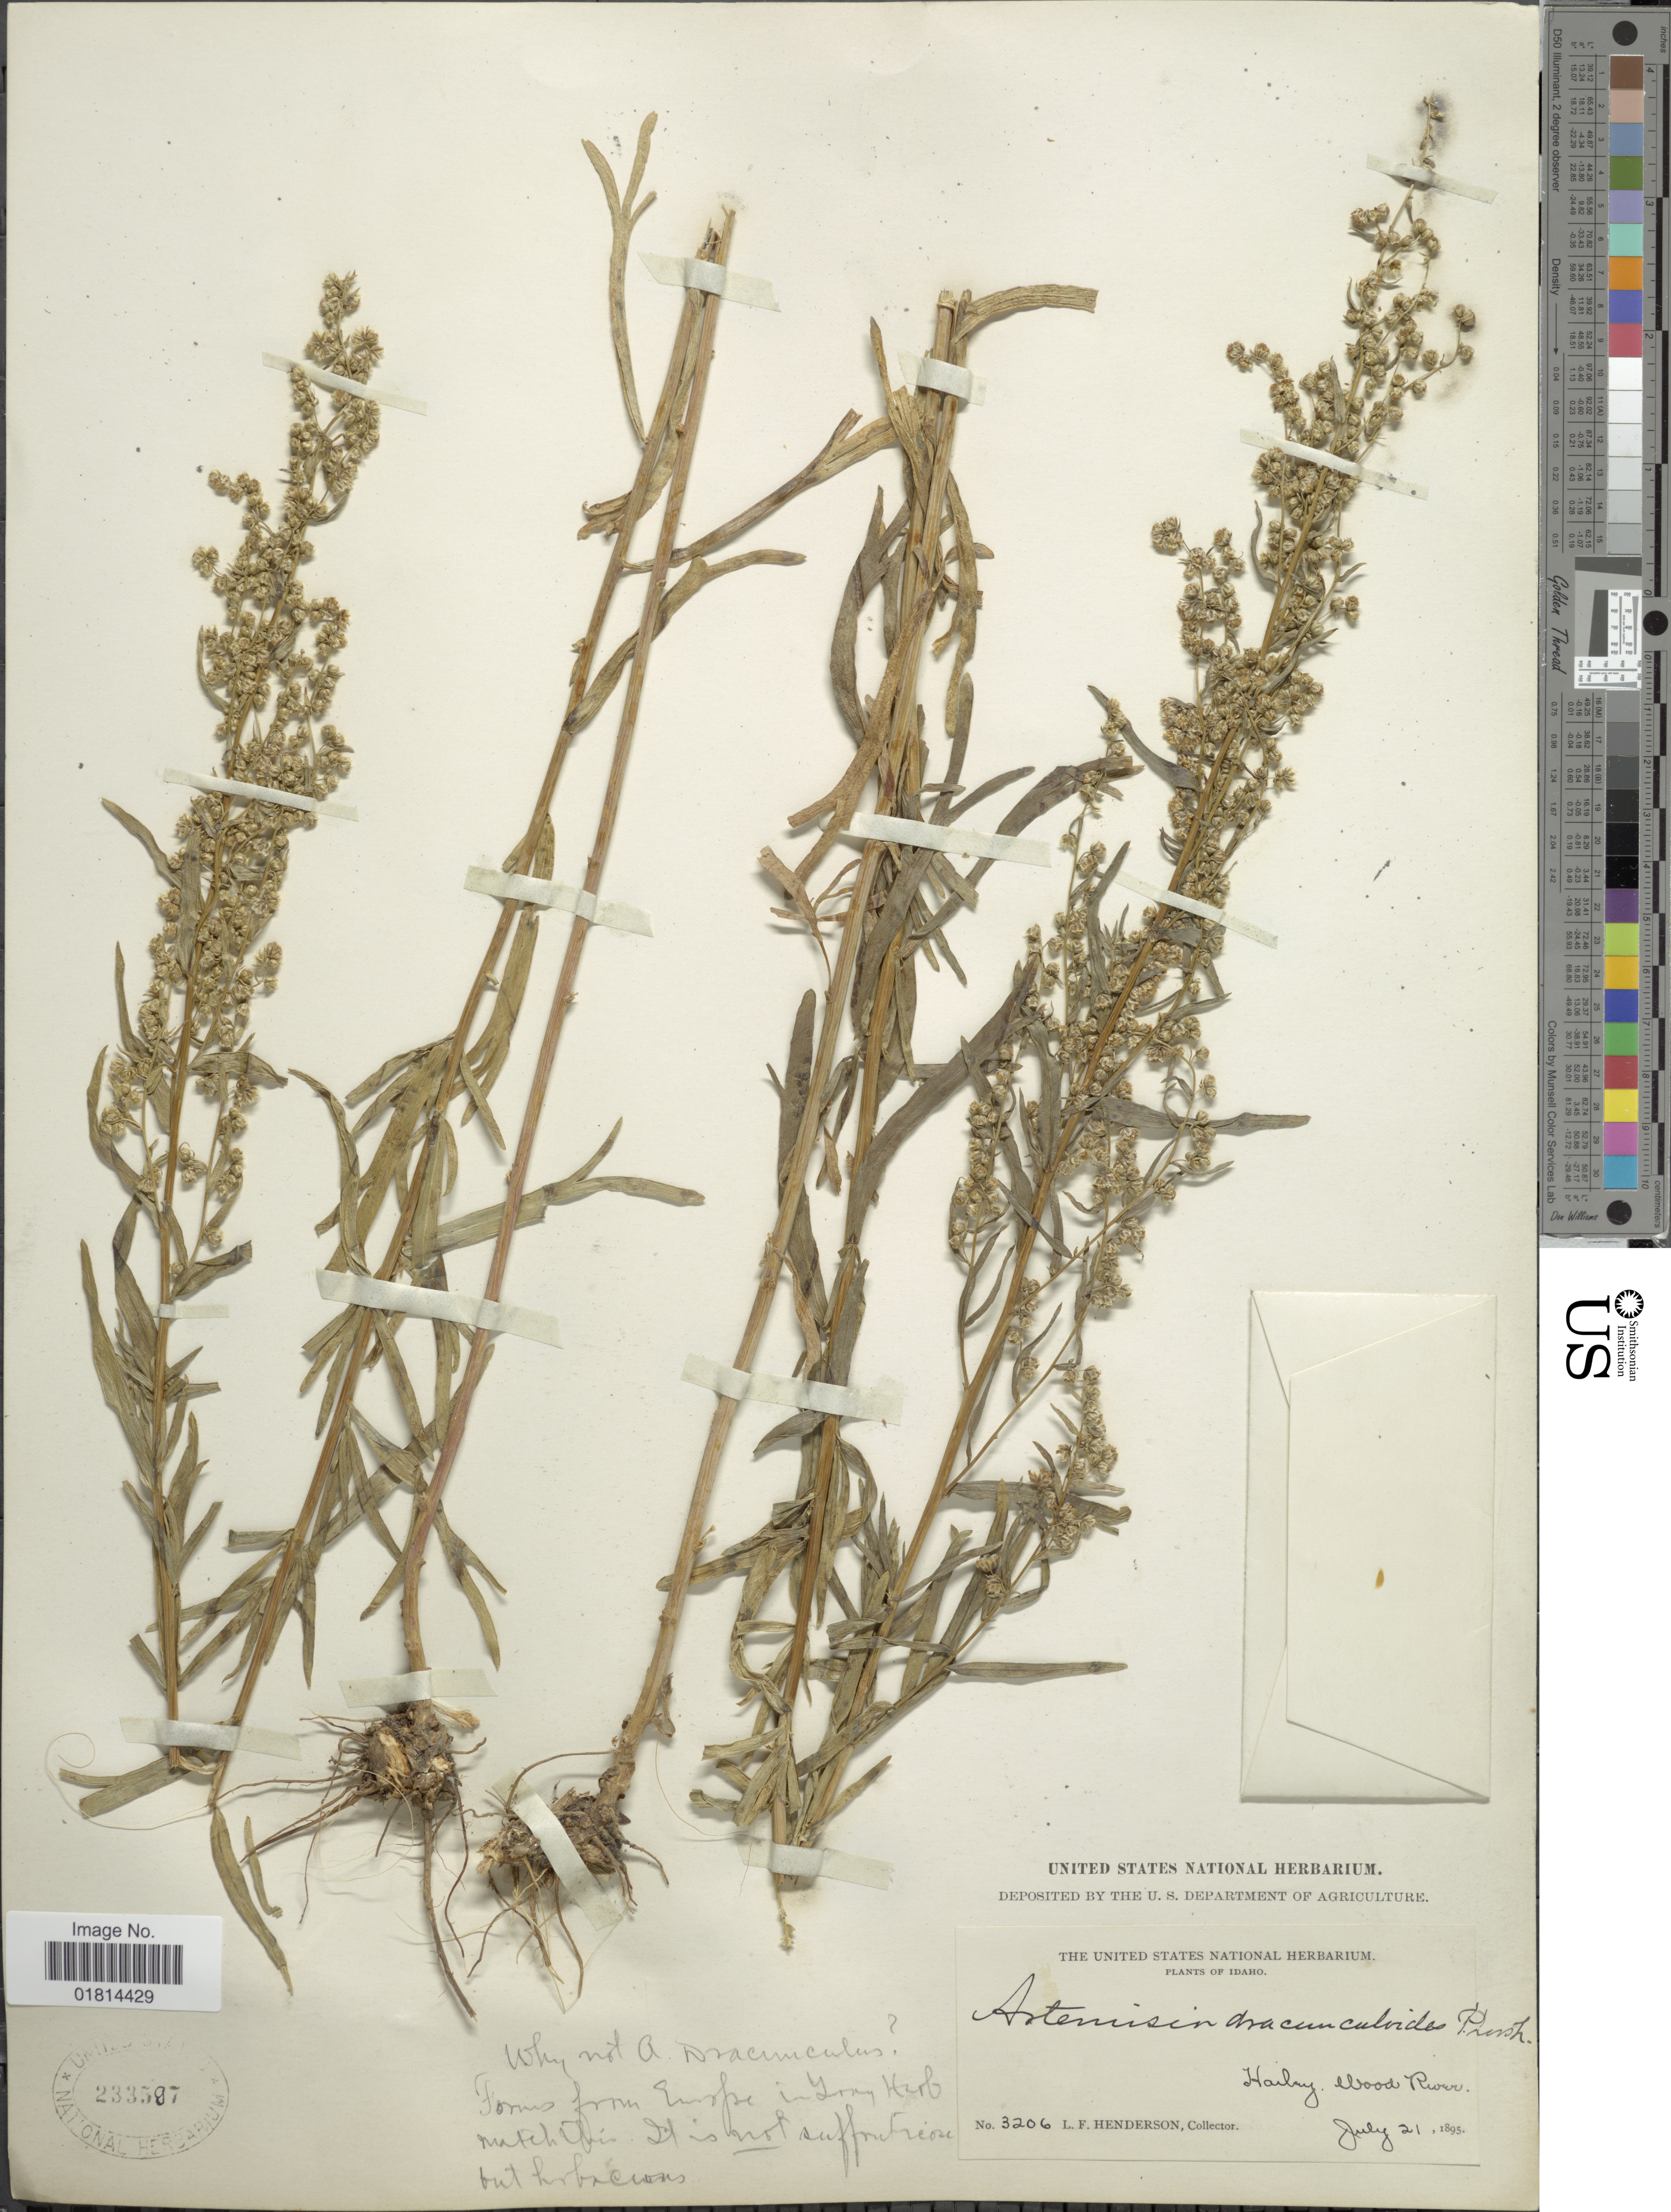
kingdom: Plantae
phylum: Tracheophyta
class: Magnoliopsida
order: Asterales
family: Asteraceae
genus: Artemisia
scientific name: Artemisia aromatica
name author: A. Nelson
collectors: L. Henderson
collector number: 3206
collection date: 1895-07-21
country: United States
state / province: Idaho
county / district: Blaine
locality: Hailey, Wood River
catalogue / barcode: US 233597